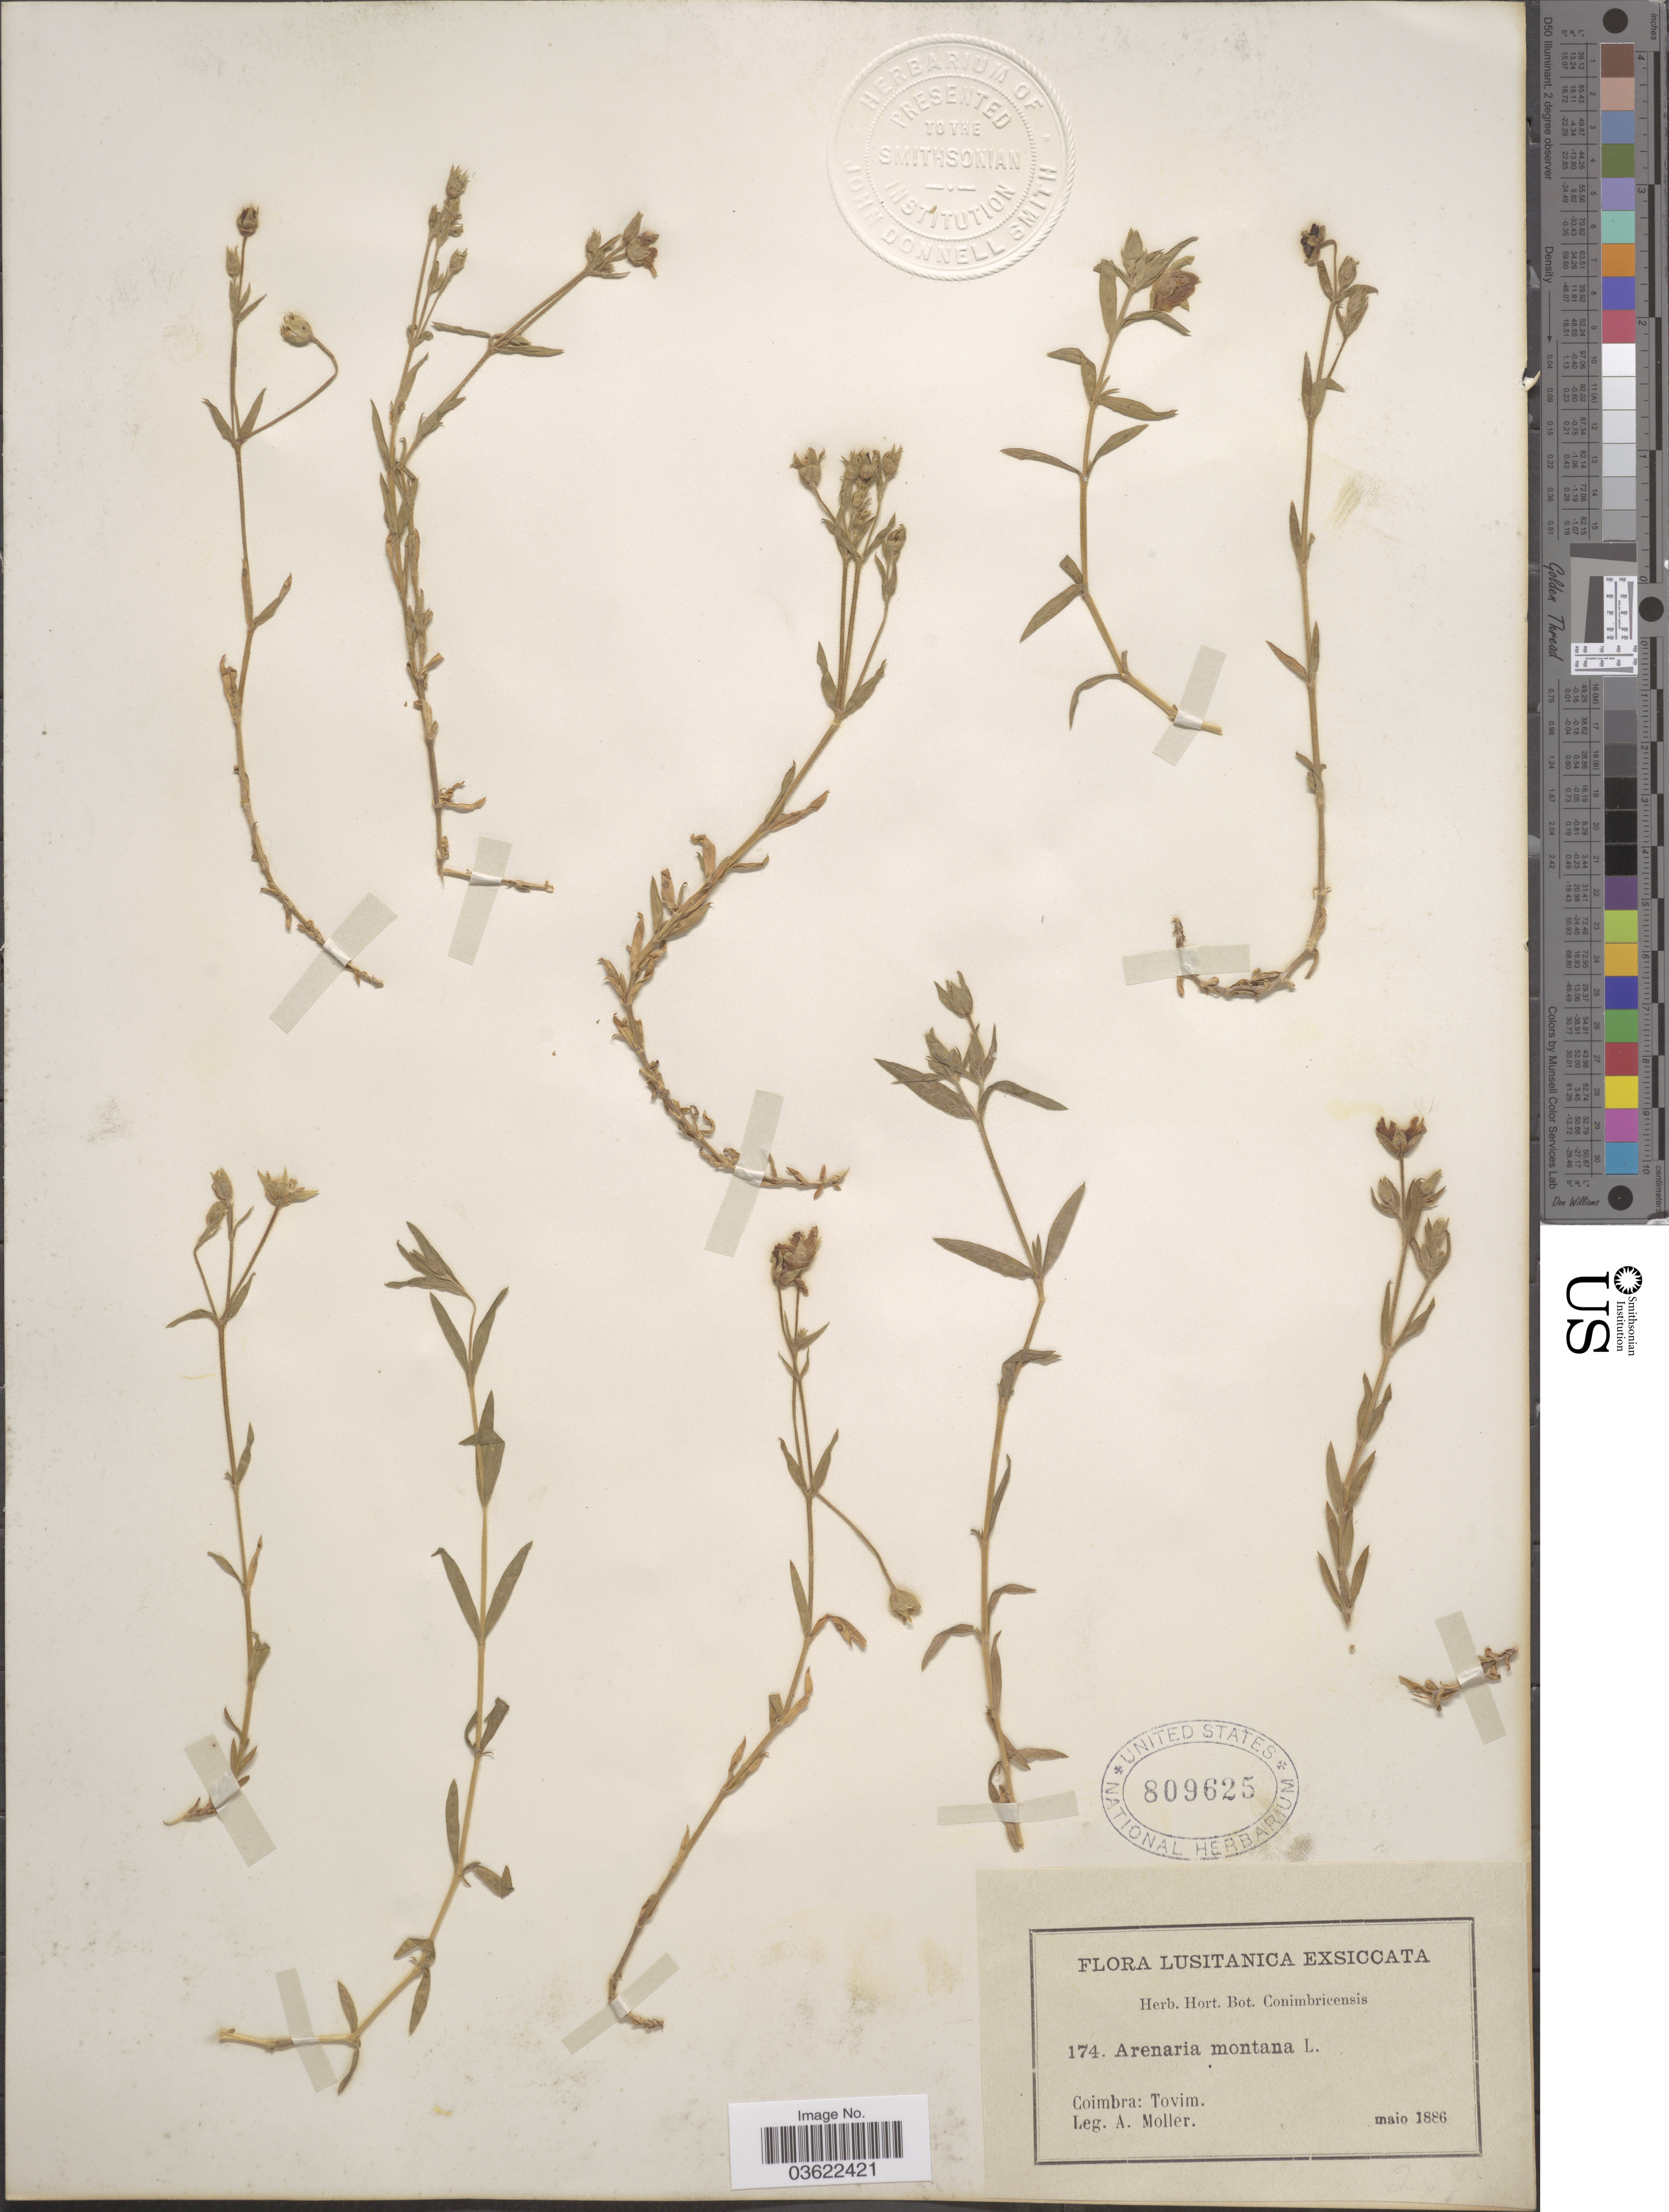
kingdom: Plantae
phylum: Tracheophyta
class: Magnoliopsida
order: Caryophyllales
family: Caryophyllaceae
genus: Arenaria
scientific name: Arenaria montana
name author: L.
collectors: A. Moller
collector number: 174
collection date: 1886-05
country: Portugal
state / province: Coimbra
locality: Lusitanica. Tovim.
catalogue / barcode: US 809625